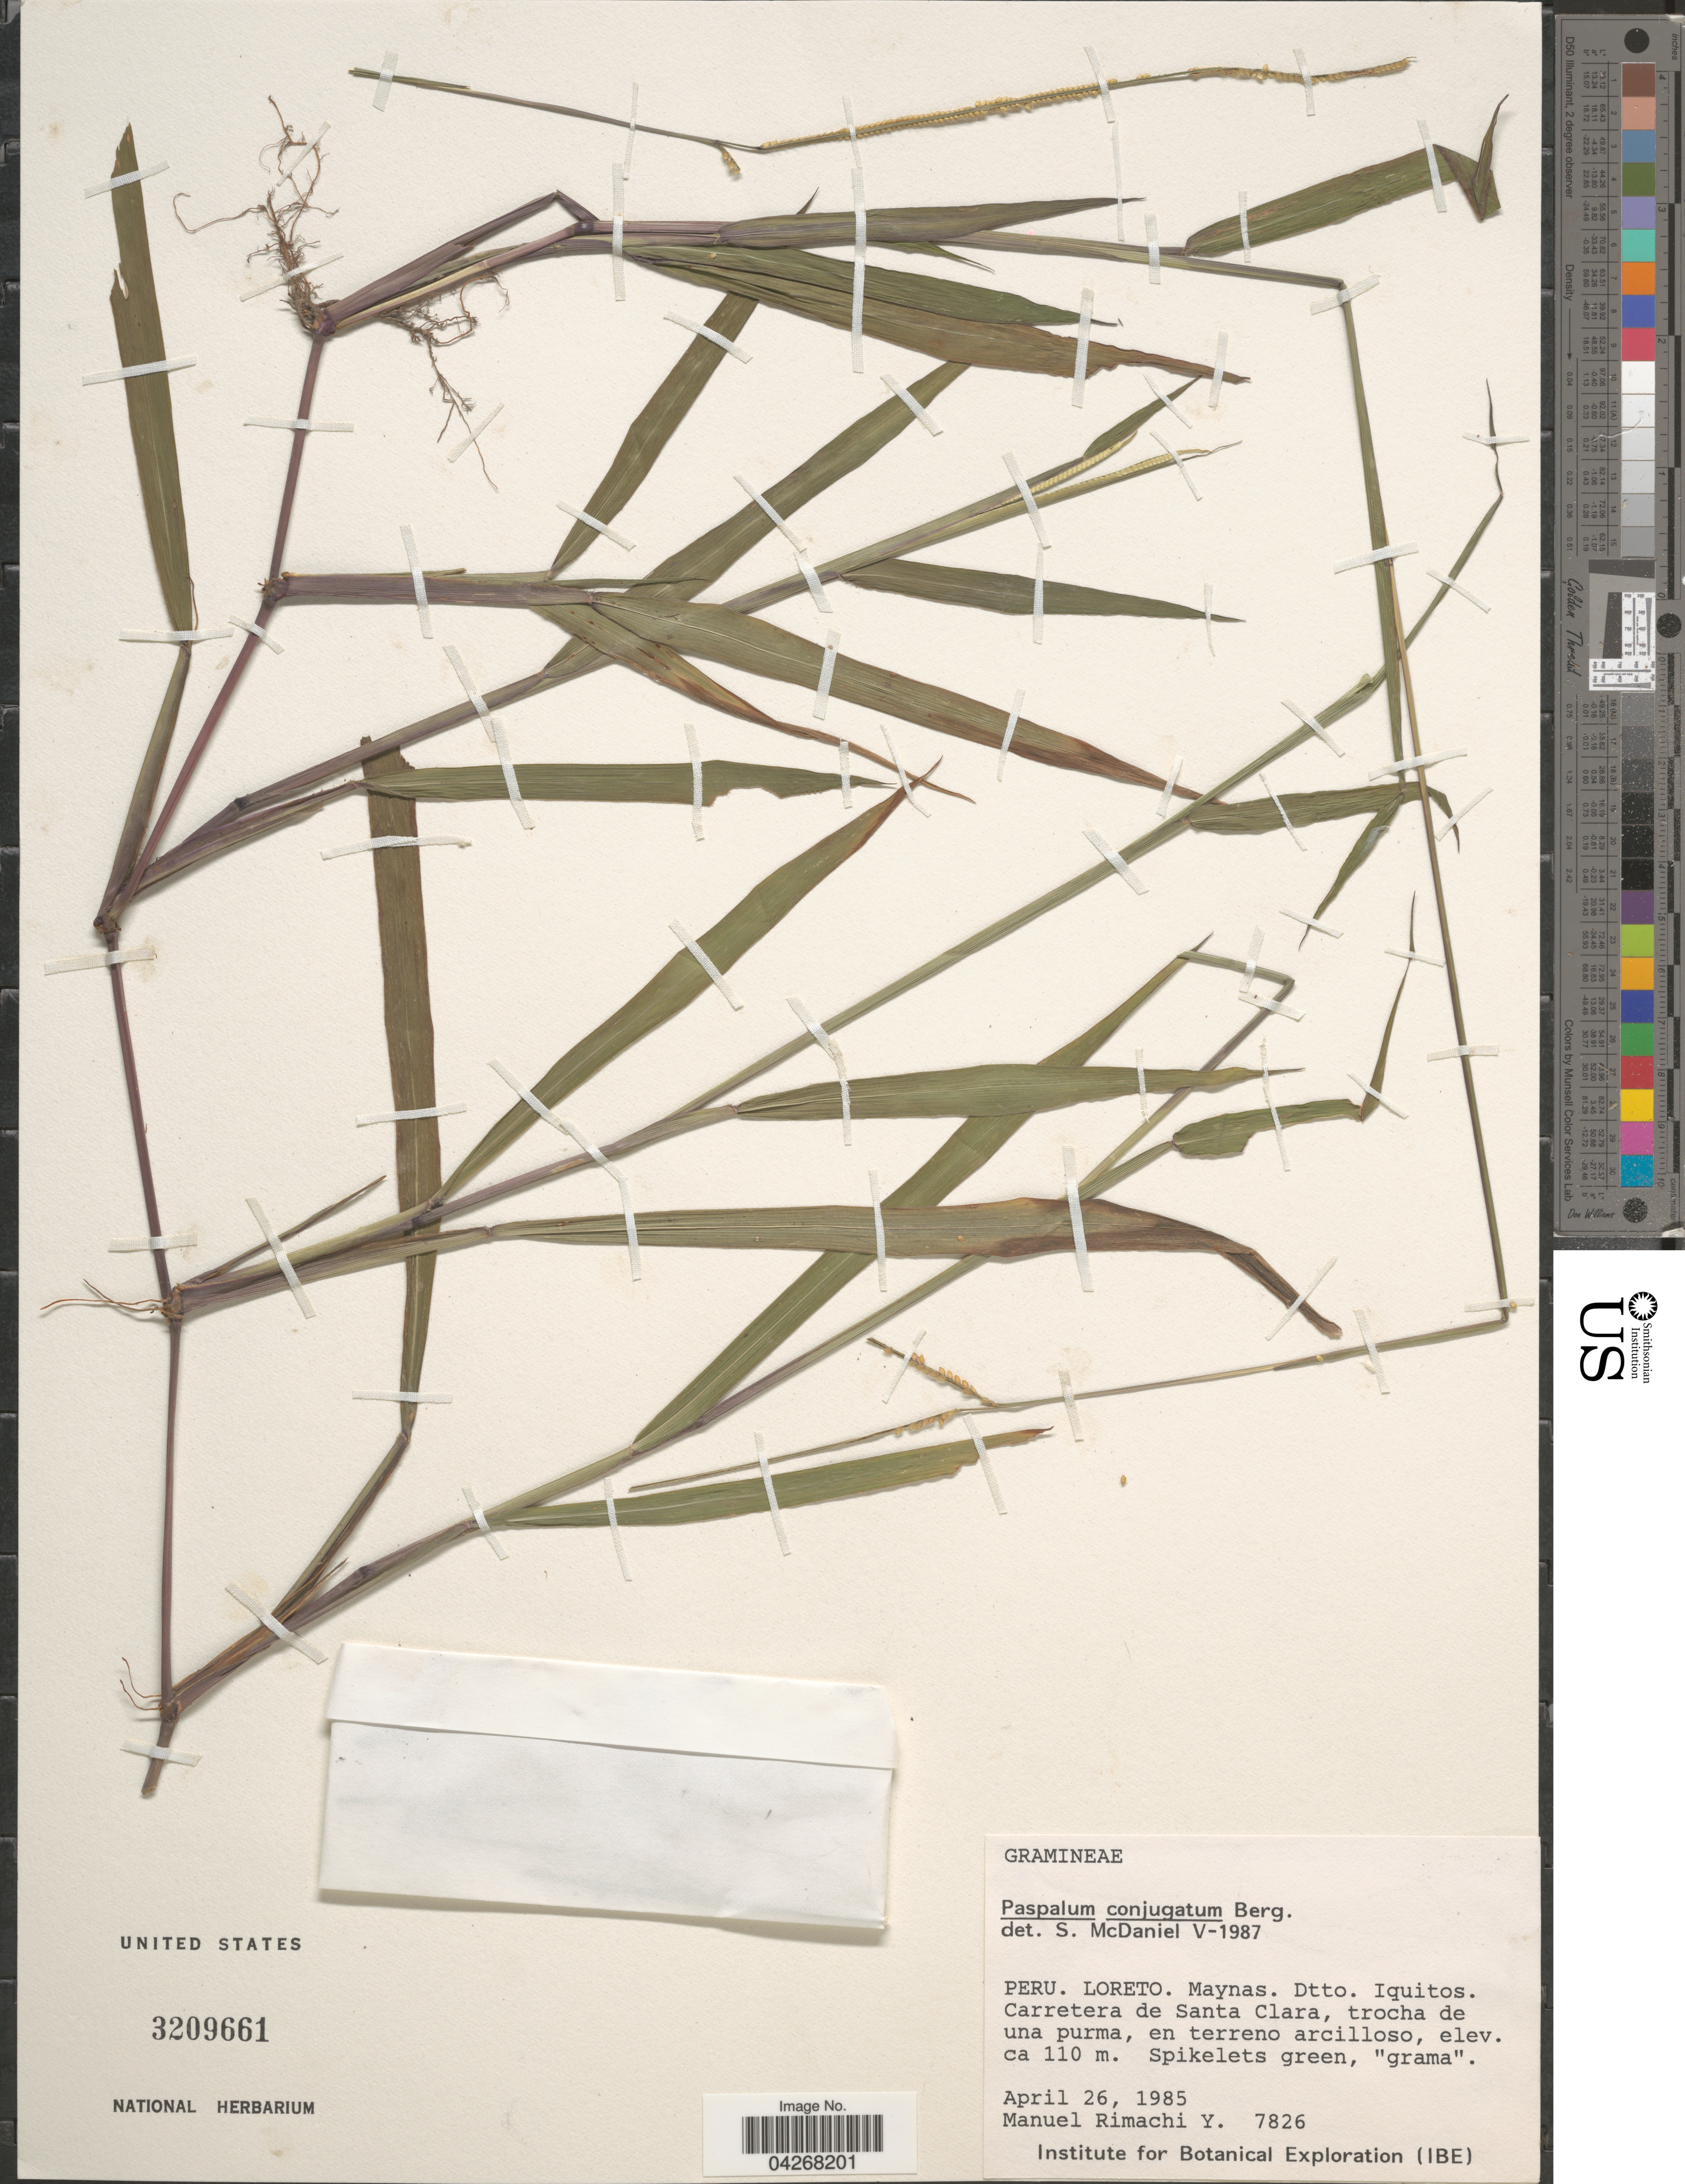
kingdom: Plantae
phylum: Tracheophyta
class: Liliopsida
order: Poales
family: Poaceae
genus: Paspalum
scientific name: Paspalum conjugatum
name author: P.J. Bergius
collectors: M. Rimachi Y.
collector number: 7826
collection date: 1985-04-26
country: Peru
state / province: Loreto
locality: Maynas. Dtto. Iquitos. Carretera de Santa Clara. Institute for Botanical Exploration (IBE).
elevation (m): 110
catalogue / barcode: US 3209661